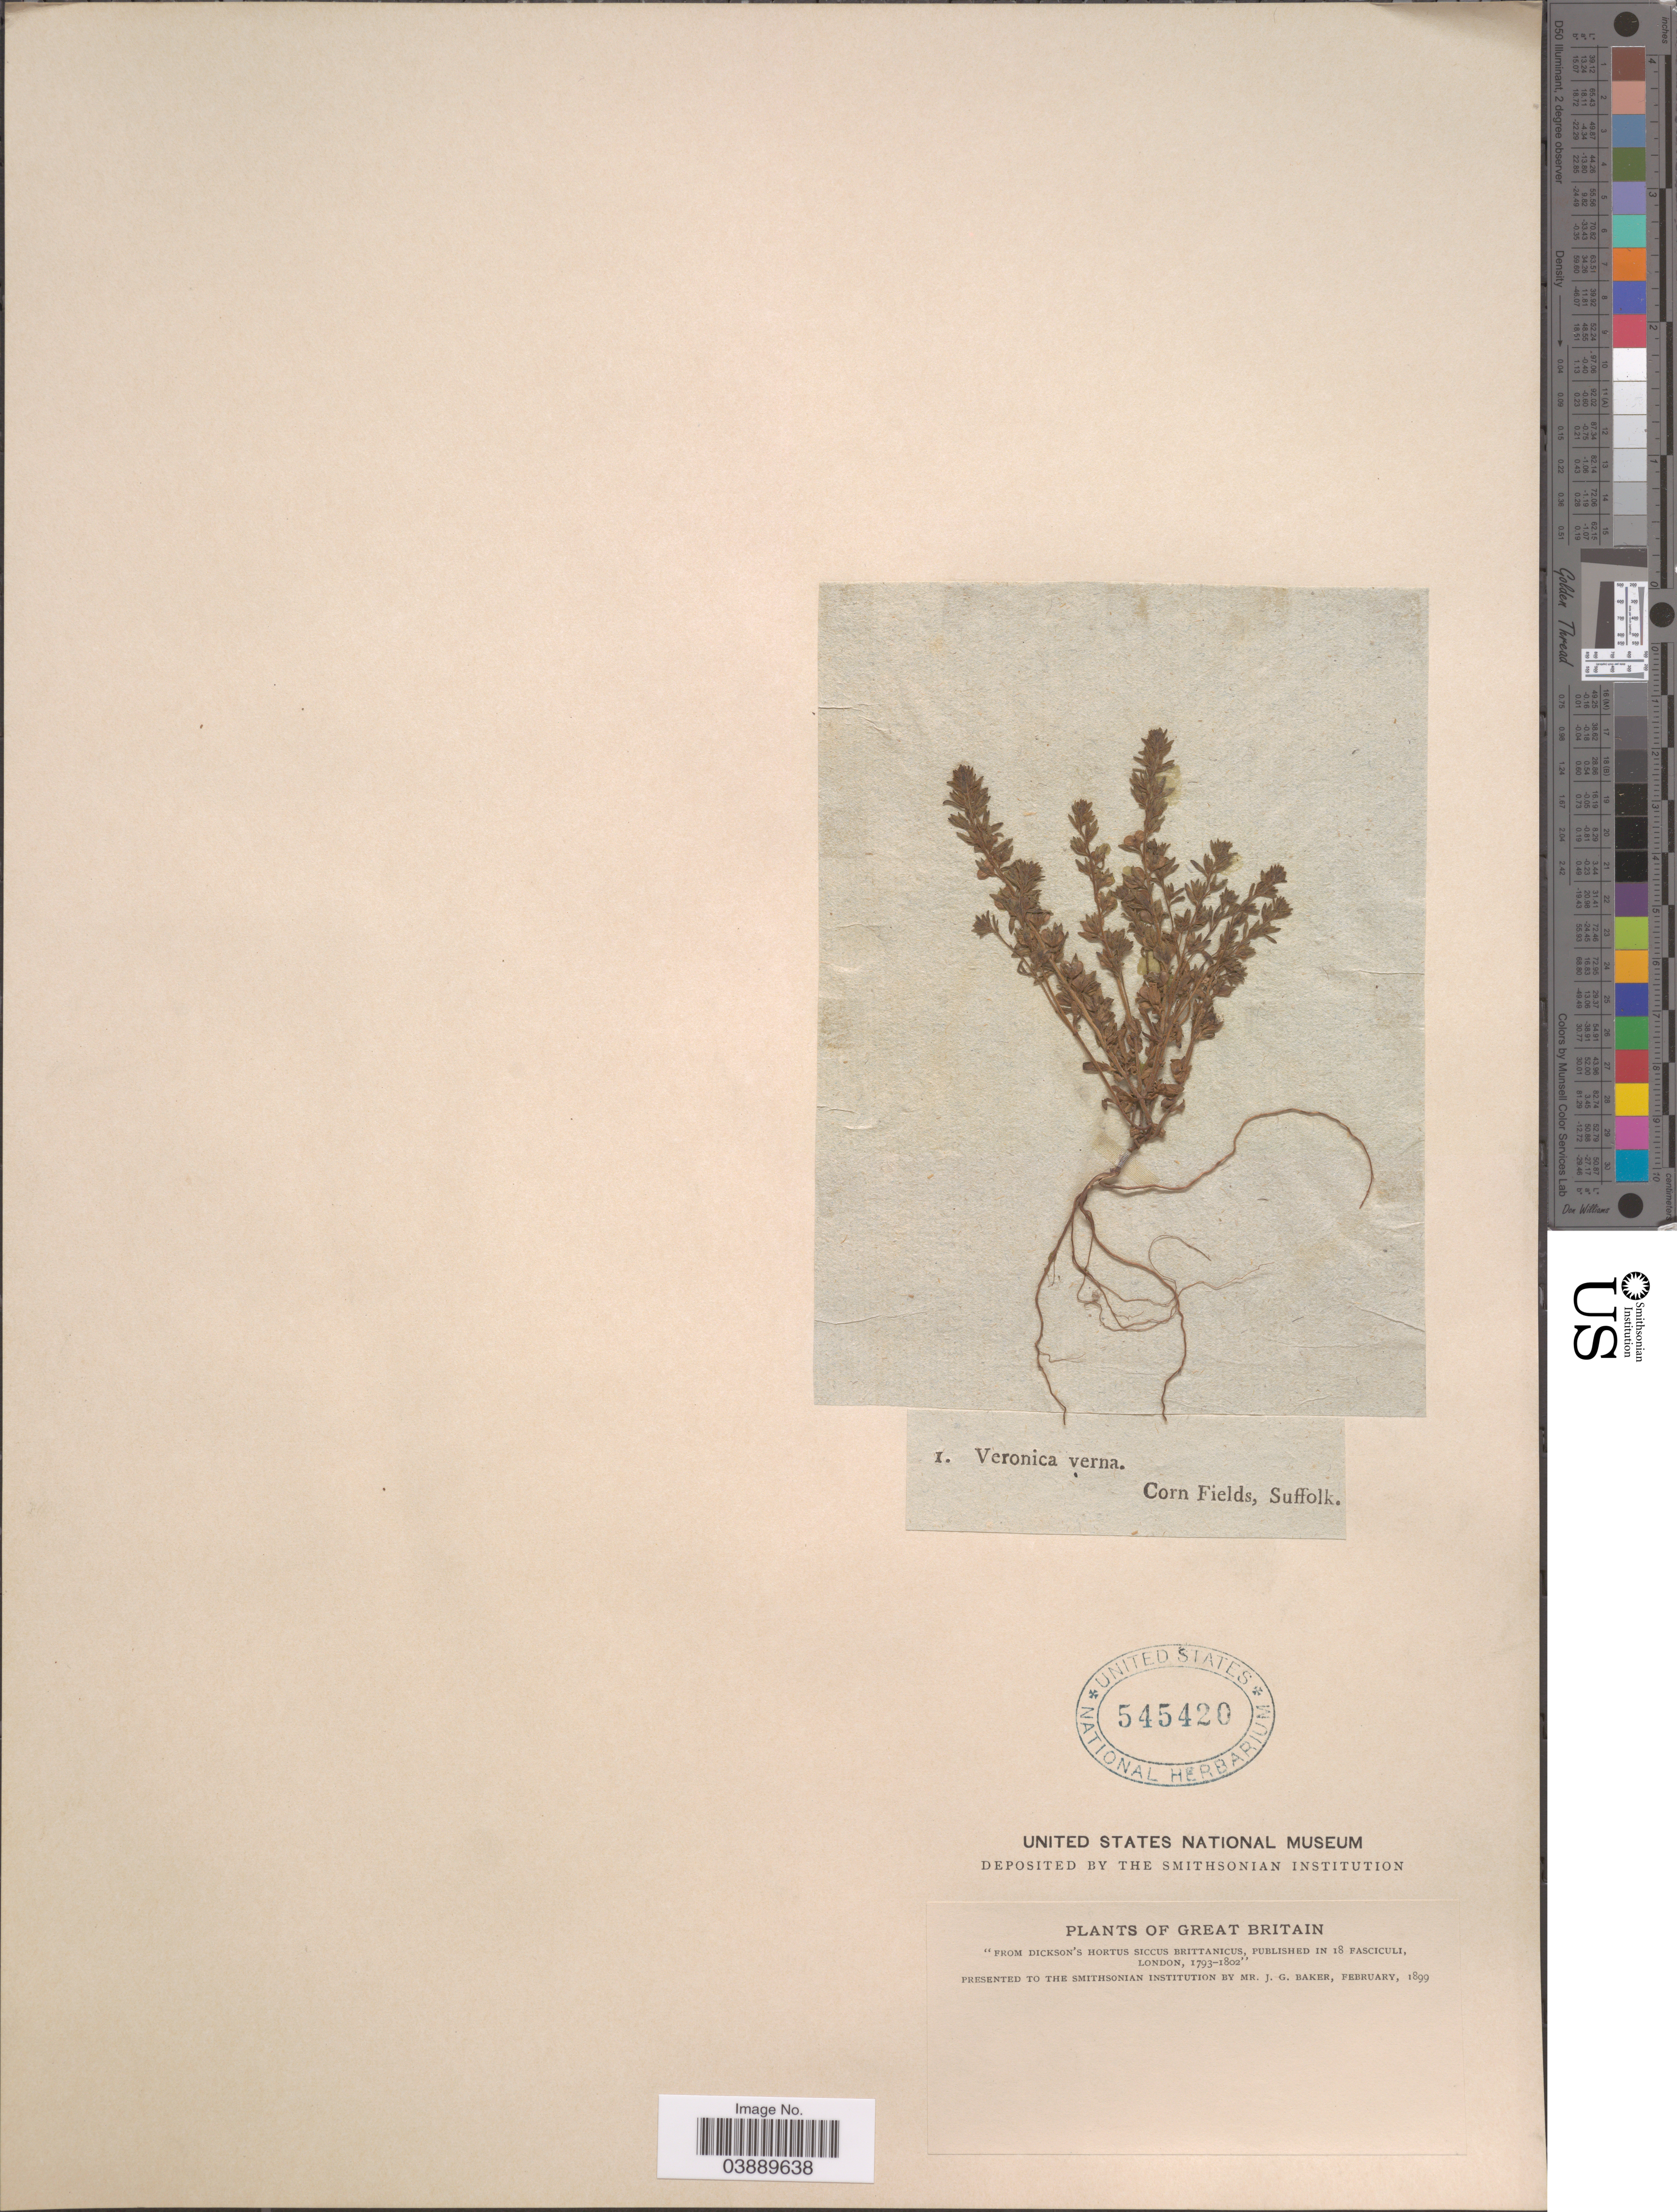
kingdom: Plantae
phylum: Tracheophyta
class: Magnoliopsida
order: Lamiales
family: Plantaginaceae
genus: Veronica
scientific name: Veronica verna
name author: L.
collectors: J. G. Baker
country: United Kingdom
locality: Great Britain. Corn Fields, Suffolk.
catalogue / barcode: US 545420